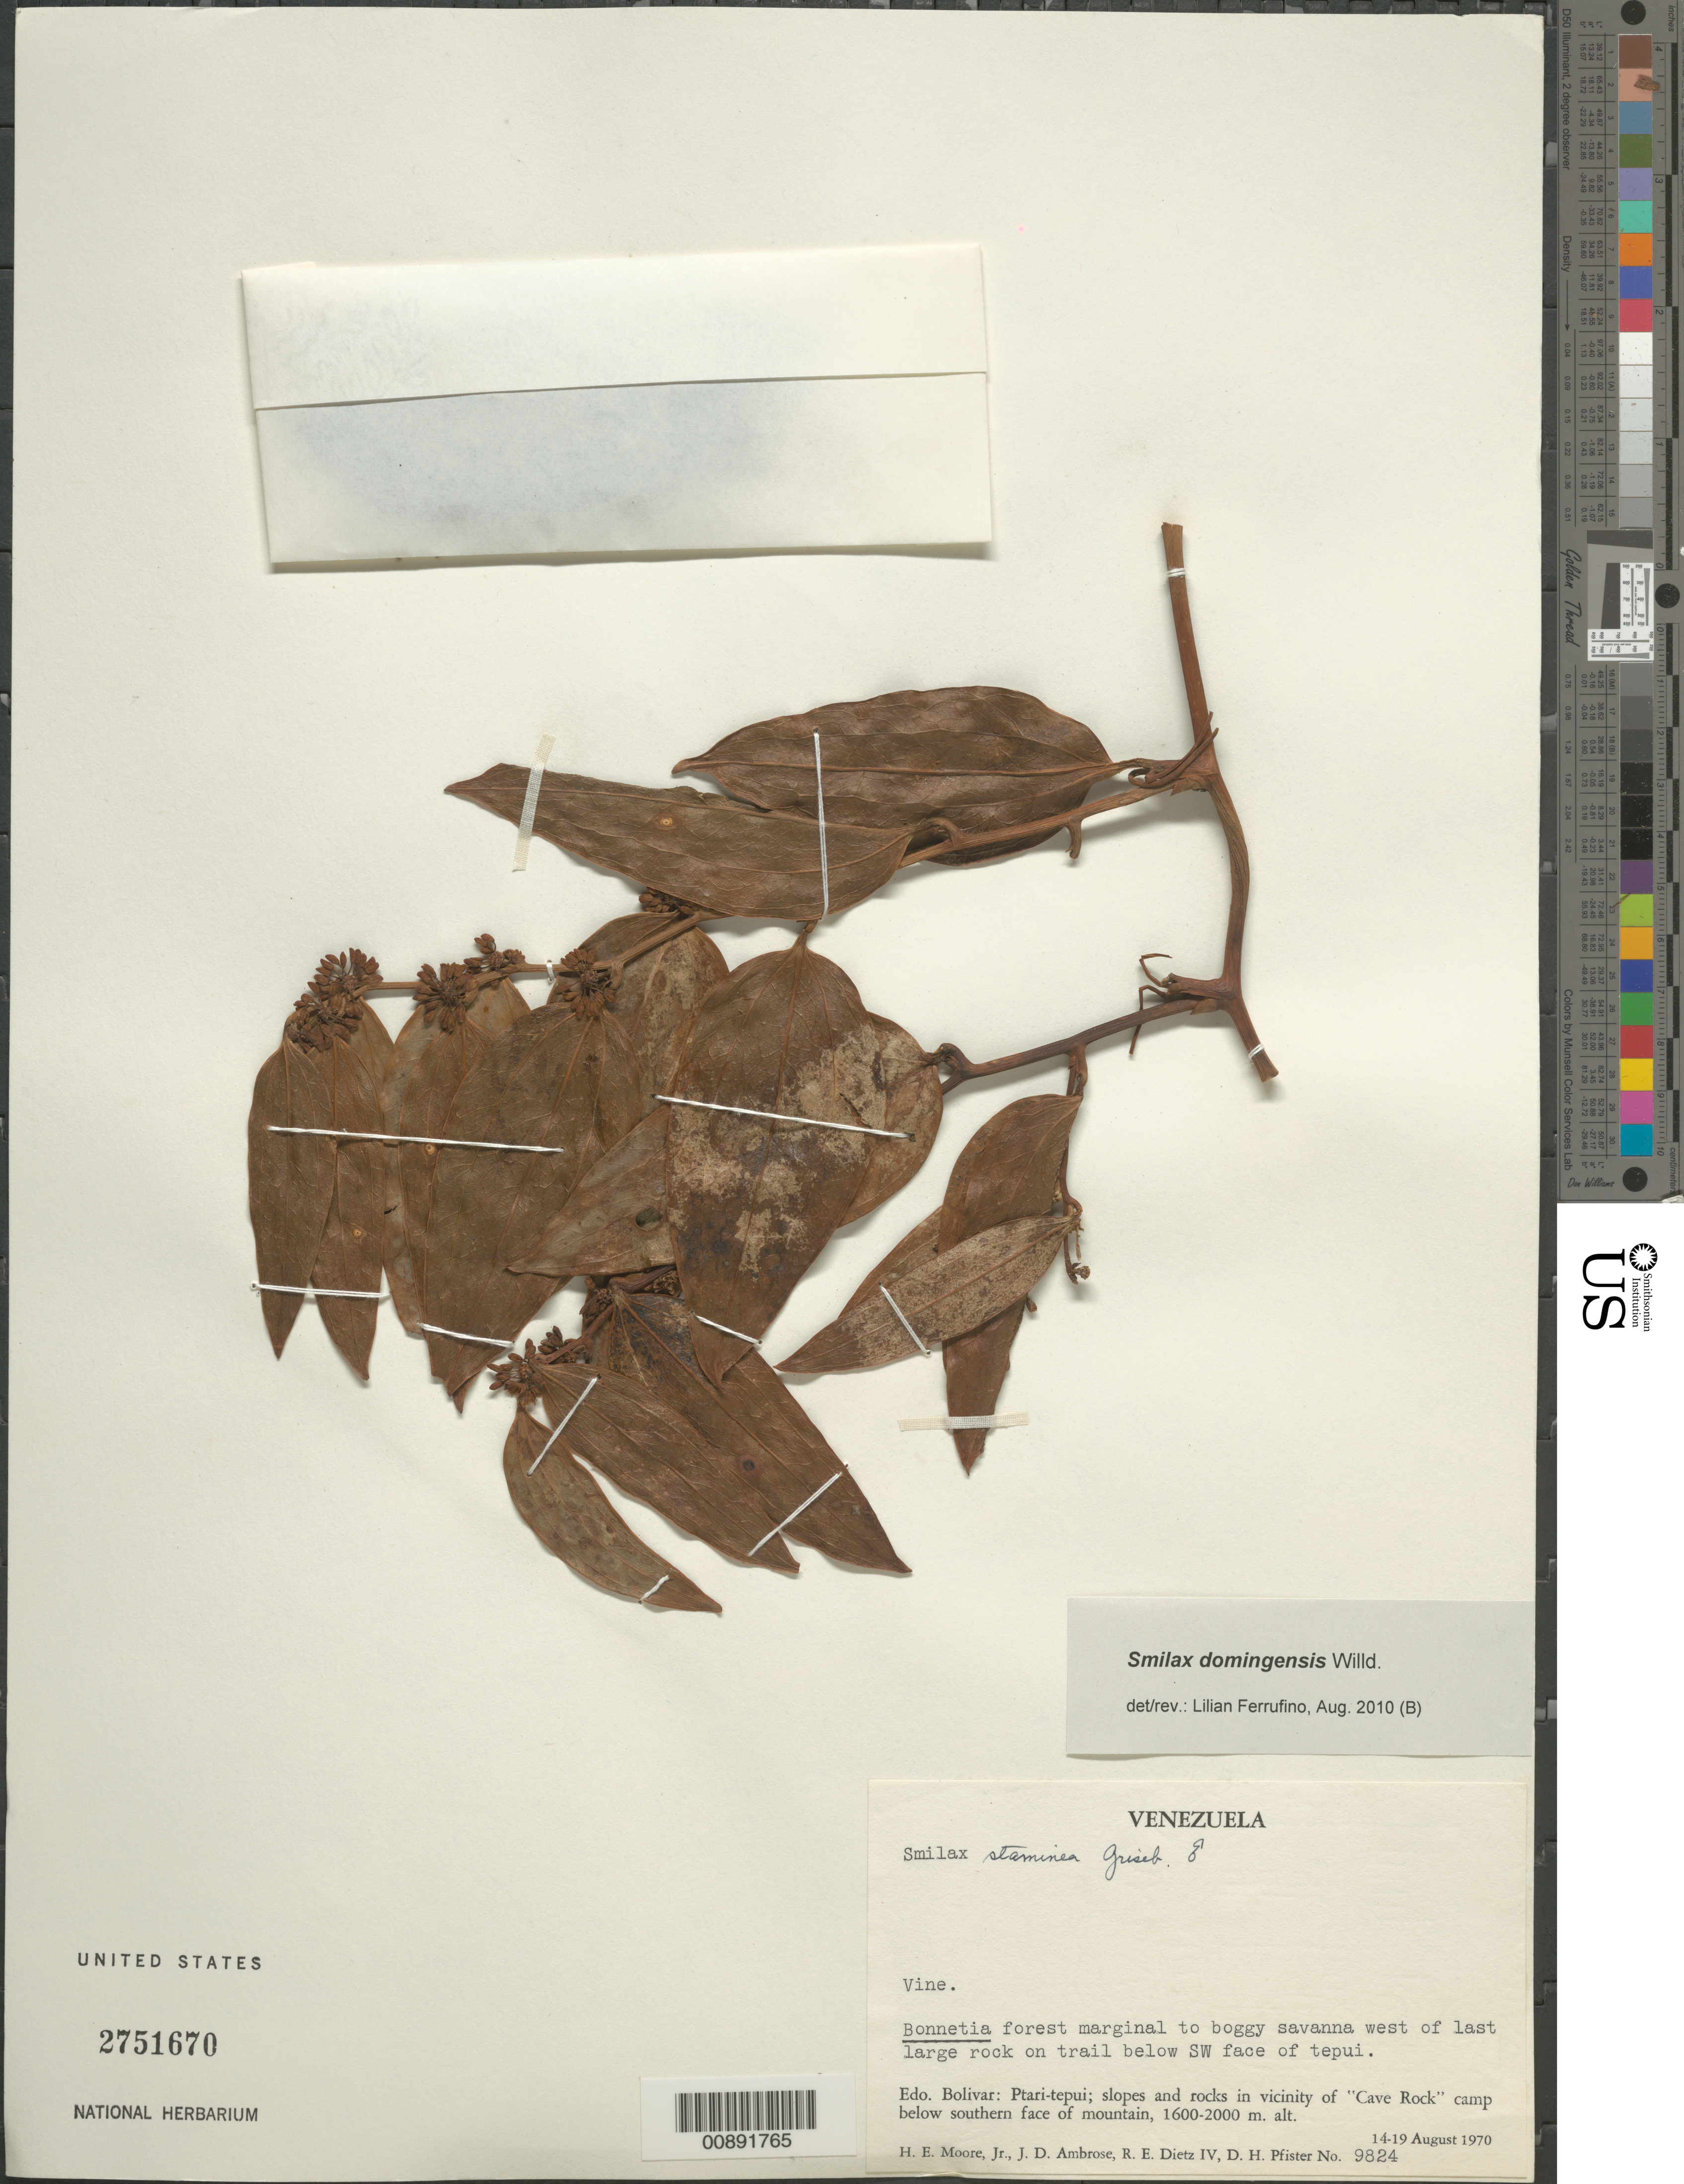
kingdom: Plantae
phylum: Tracheophyta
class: Liliopsida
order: Liliales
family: Smilacaceae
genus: Smilax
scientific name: Smilax domingensis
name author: Willd.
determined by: Ferrufino, L., (USJ), Herbario Universidad de Costa Rica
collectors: H. E. Moore, J. D. Ambrose, R. Dietz & D. H. Pfister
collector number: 9824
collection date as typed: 14-Aug-70 to 19-Aug-70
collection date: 1970-08-14/1970-08-19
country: Venezuela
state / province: Bolívar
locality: Ptari-tepuí, vicinity of "Cave Rock" camp below southern face of mountain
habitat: Bonnetia forest marginal to boggy savanna west of last large rock on trail below SW face of tepui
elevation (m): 1600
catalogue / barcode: US 2751670